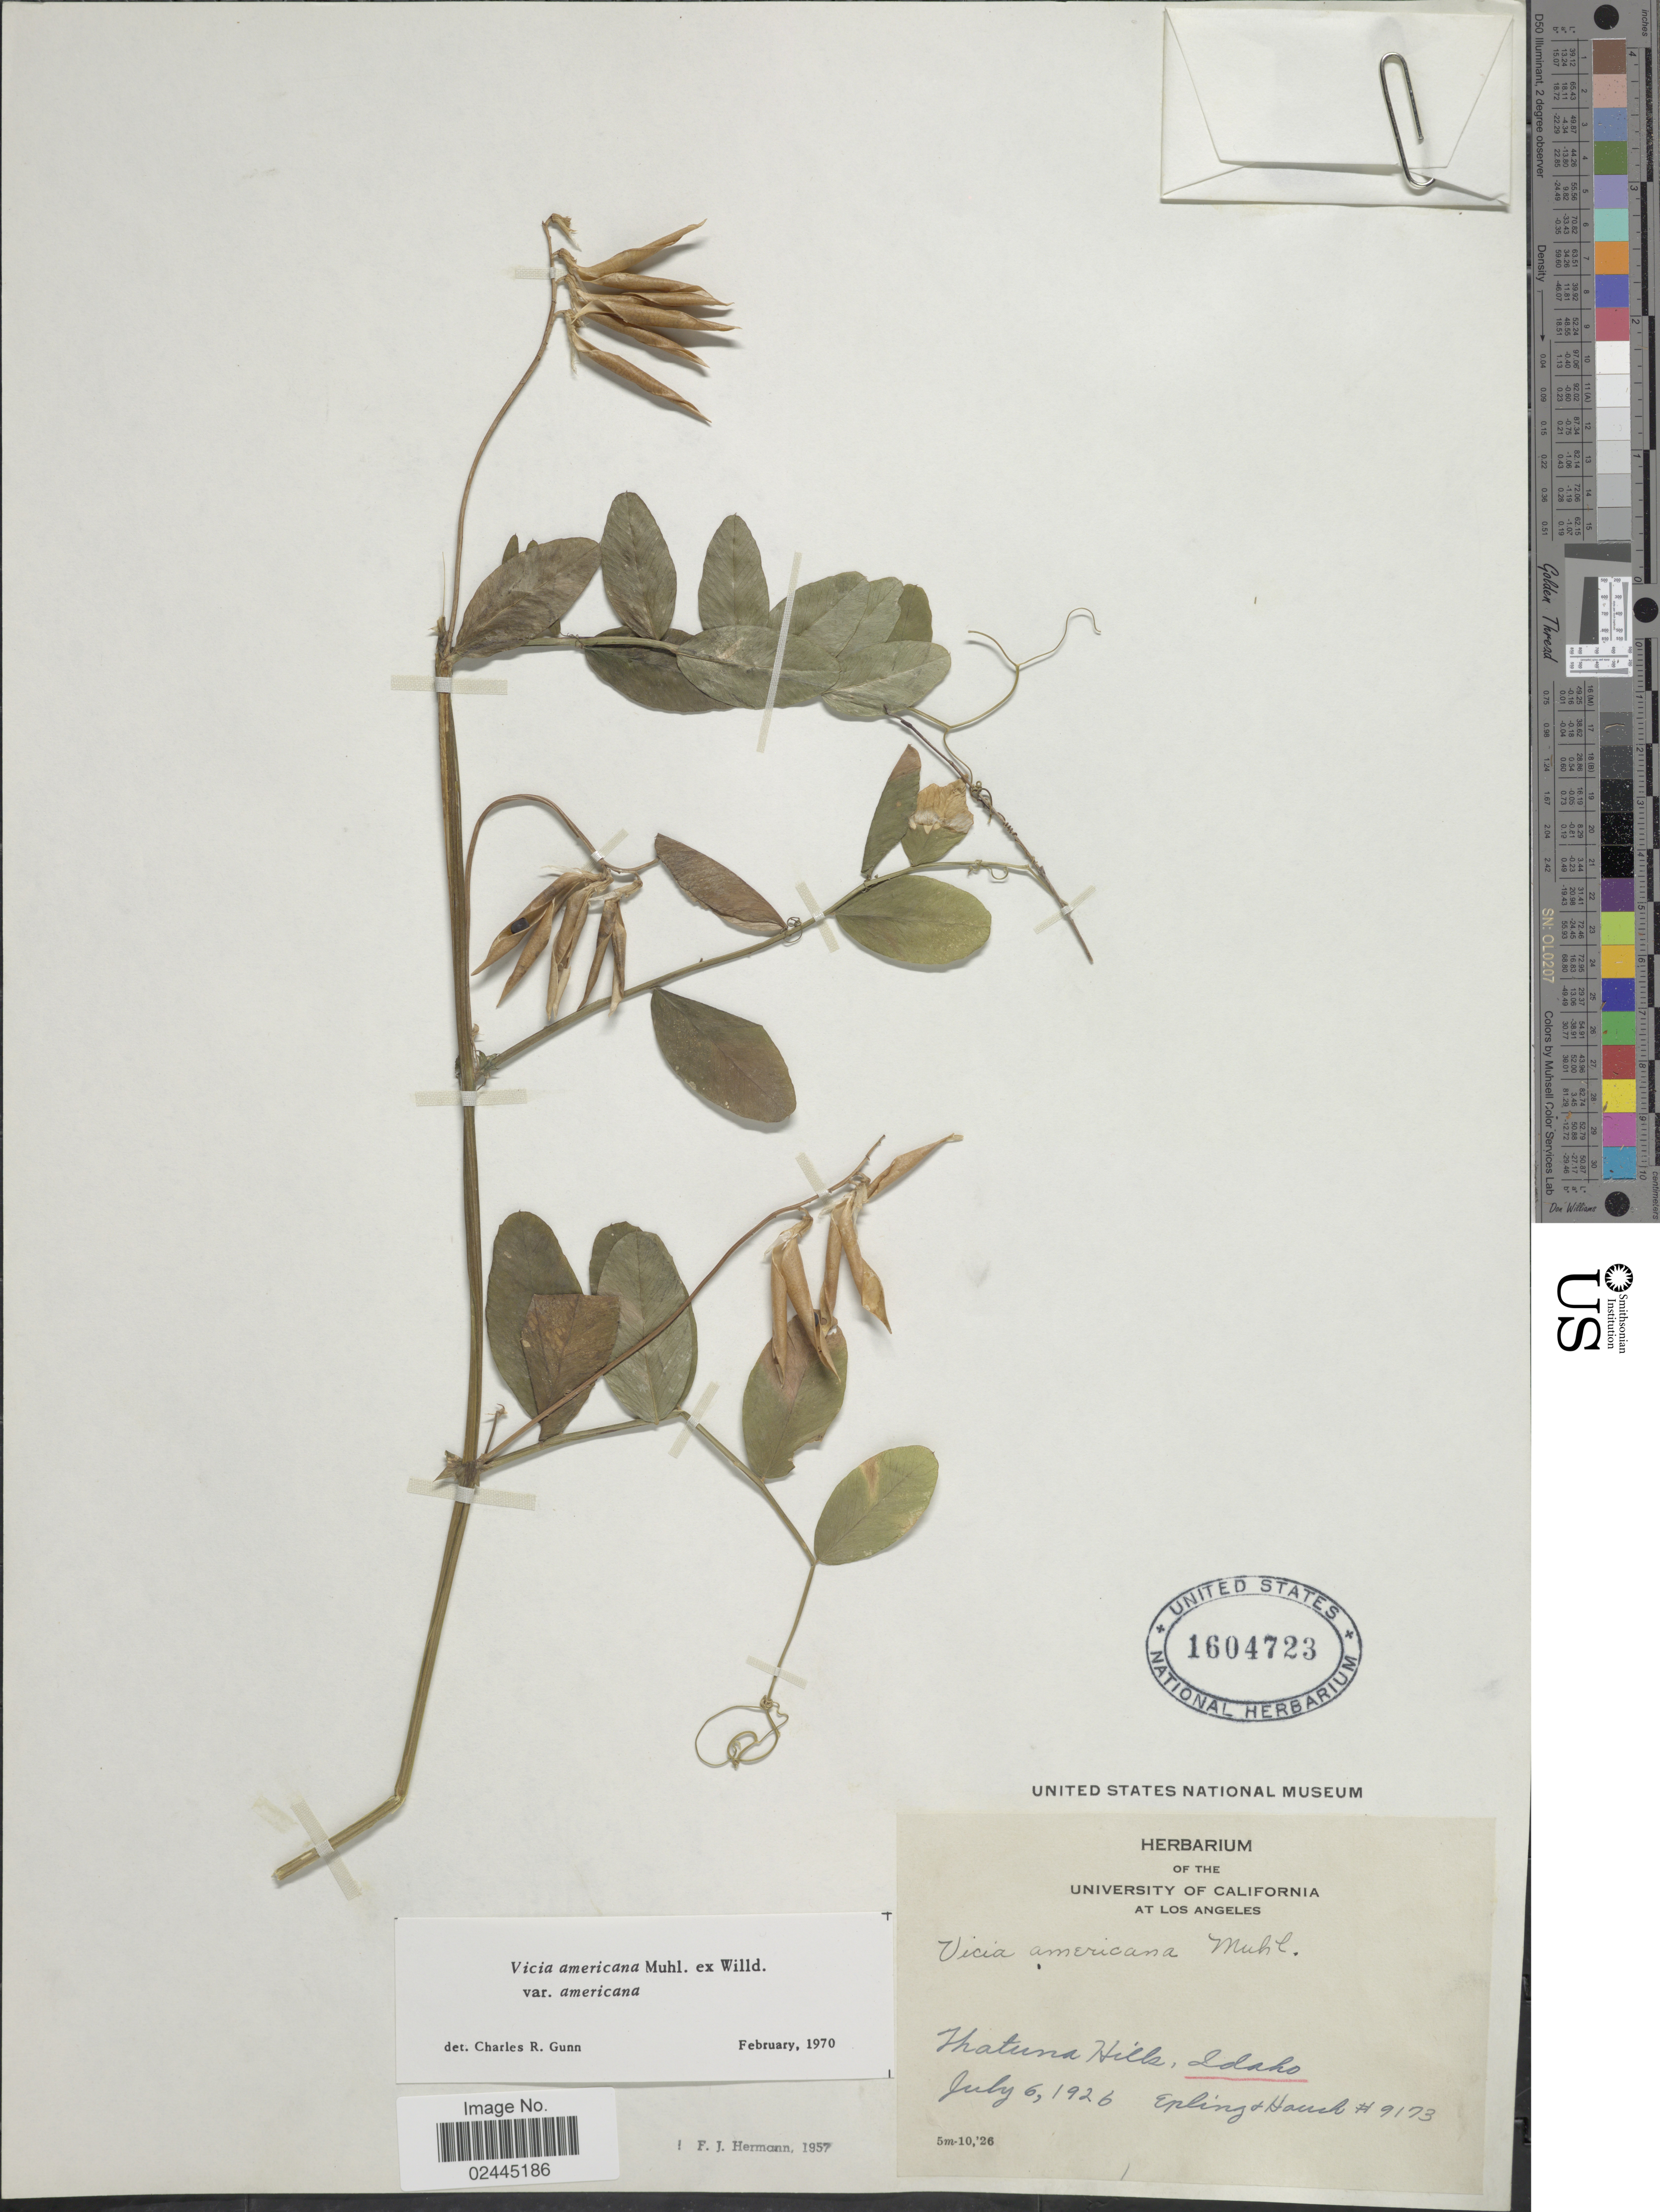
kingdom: Plantae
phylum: Tracheophyta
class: Magnoliopsida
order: Fabales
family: Fabaceae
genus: Vicia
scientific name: Vicia americana var. americana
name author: Muhl. ex Willd.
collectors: -- Epling & -. Hauch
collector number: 9173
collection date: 1926-07-06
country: United States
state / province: Idaho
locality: Thatuna Hills.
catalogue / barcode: US 1604723